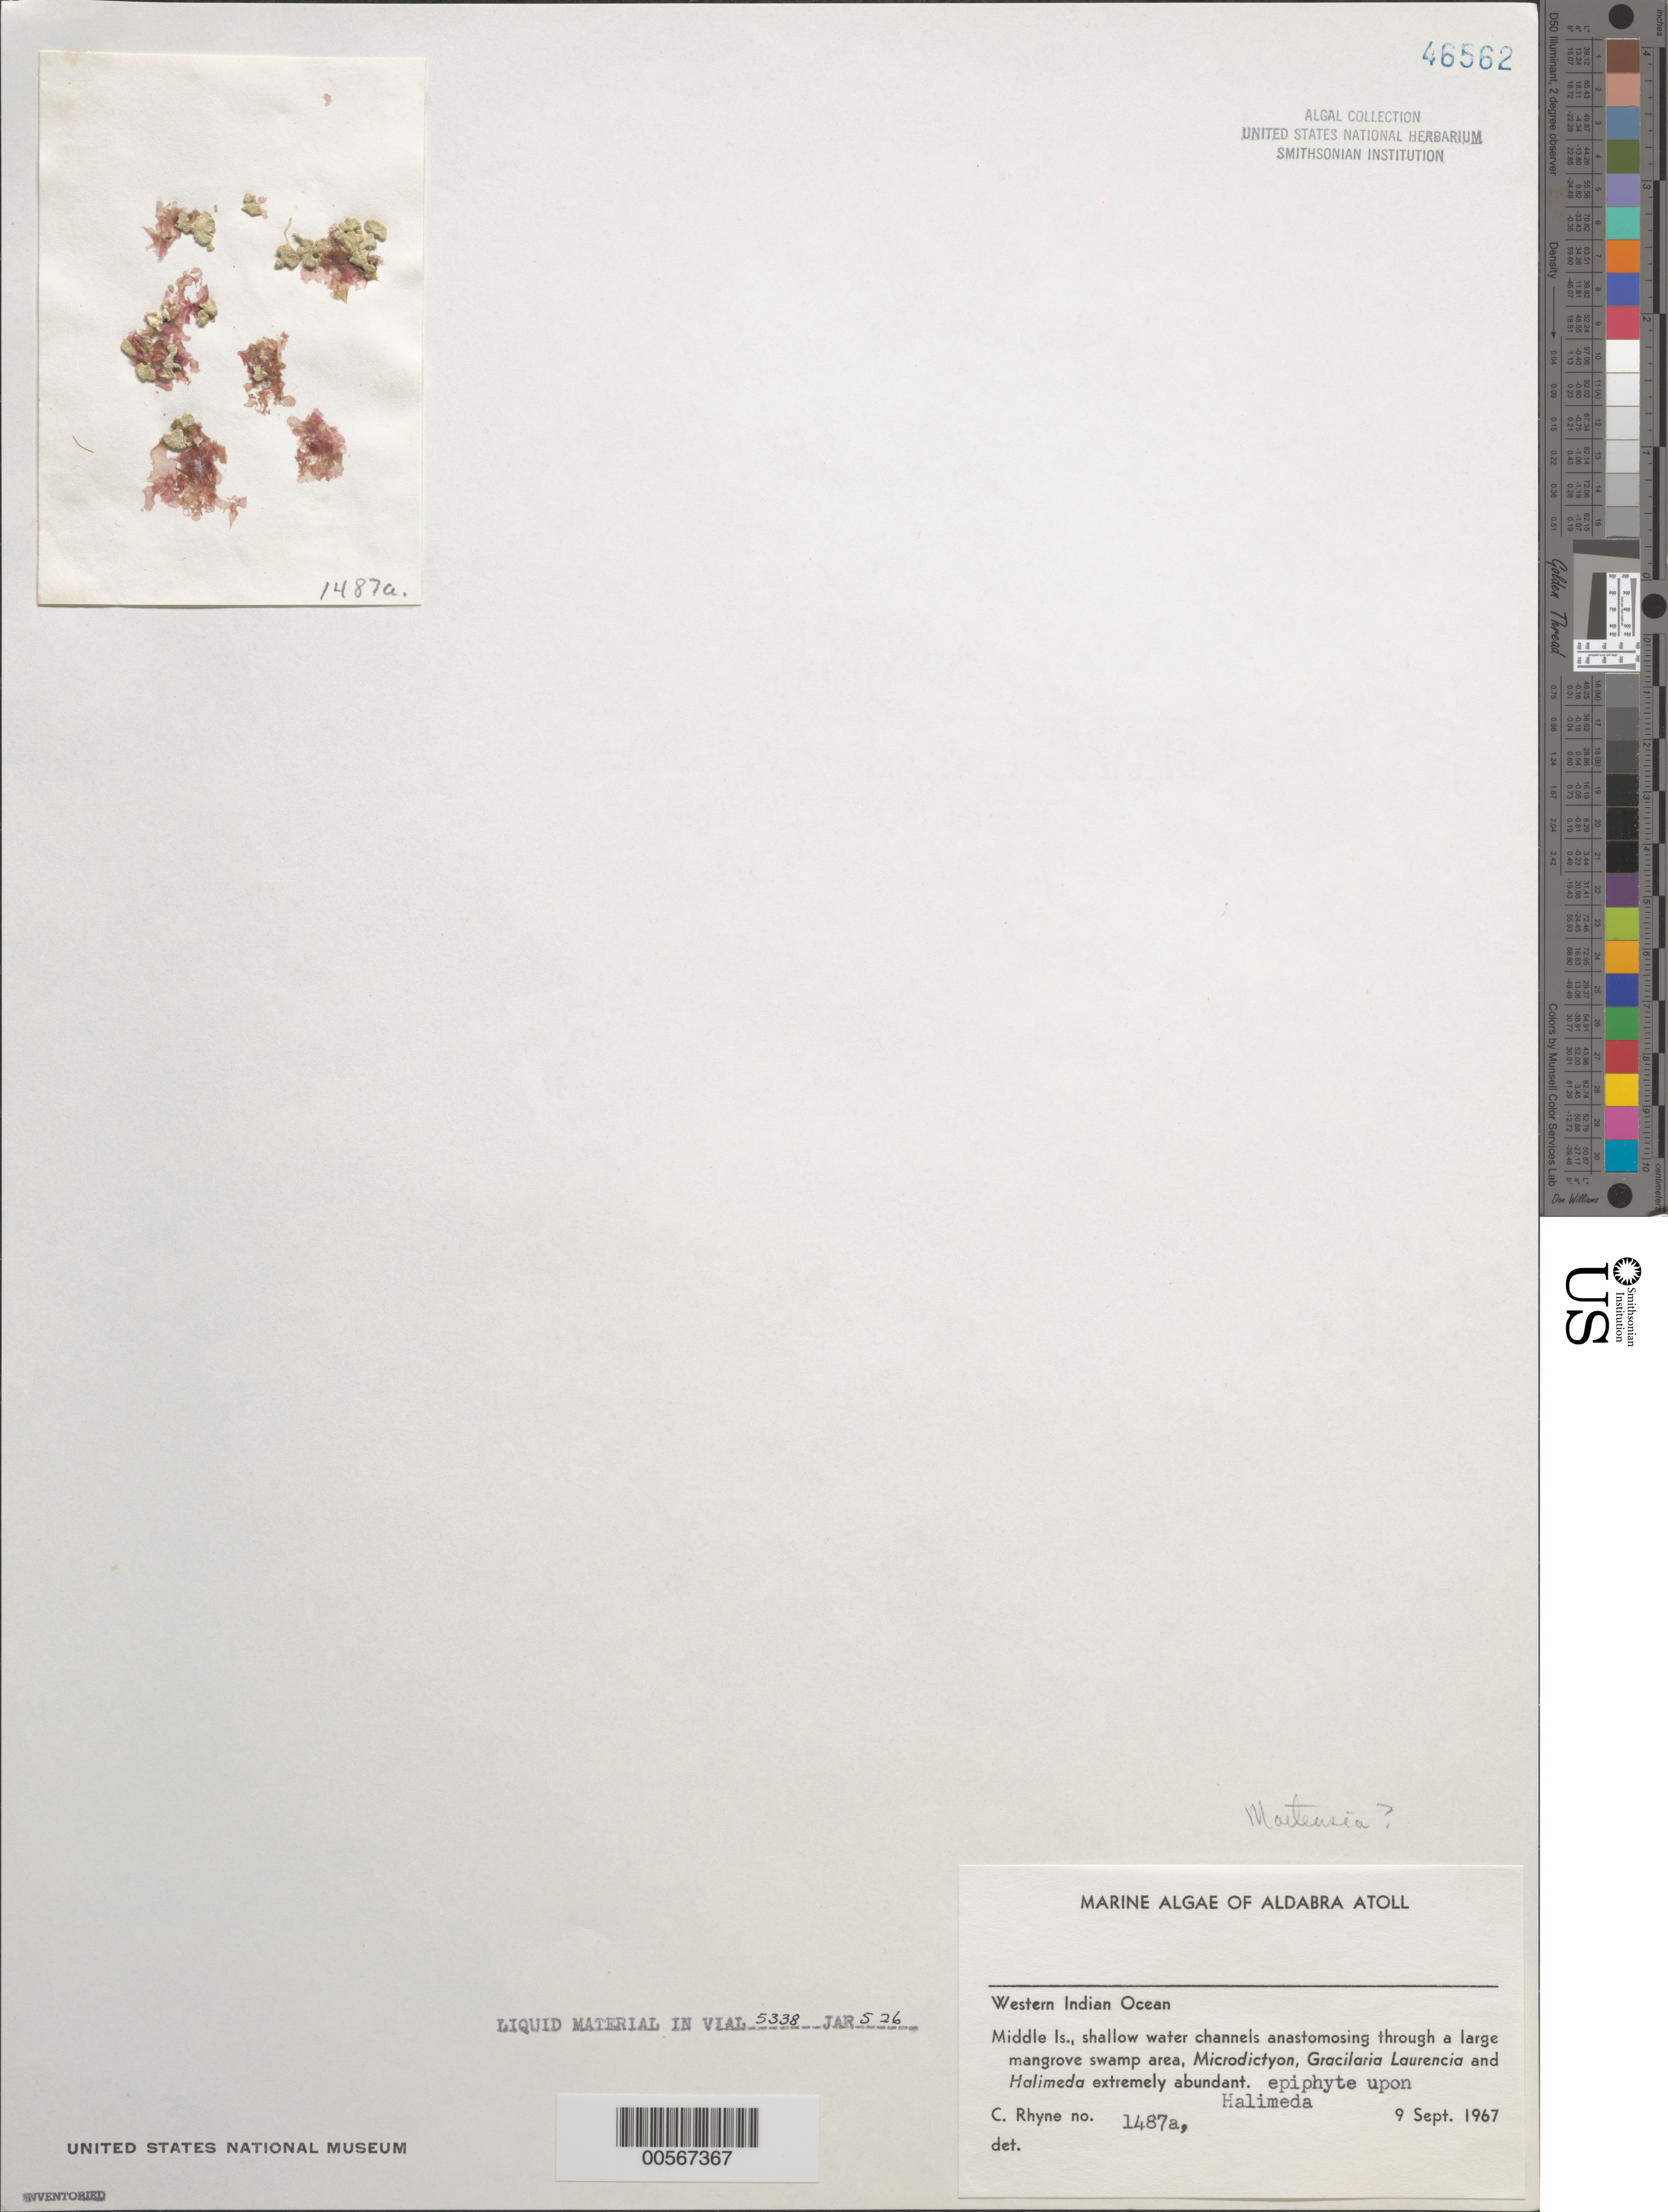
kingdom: Plantae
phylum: Rhodophyta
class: Florideophyceae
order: Ceramiales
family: Delesseriaceae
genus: Martensia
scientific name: Martensia sp.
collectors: C. Rhyne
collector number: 1487a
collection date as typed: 09 Sep 1967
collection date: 1967-09-09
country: Seychelles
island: Aldabra Atoll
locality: Middle Islet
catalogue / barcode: US 46562